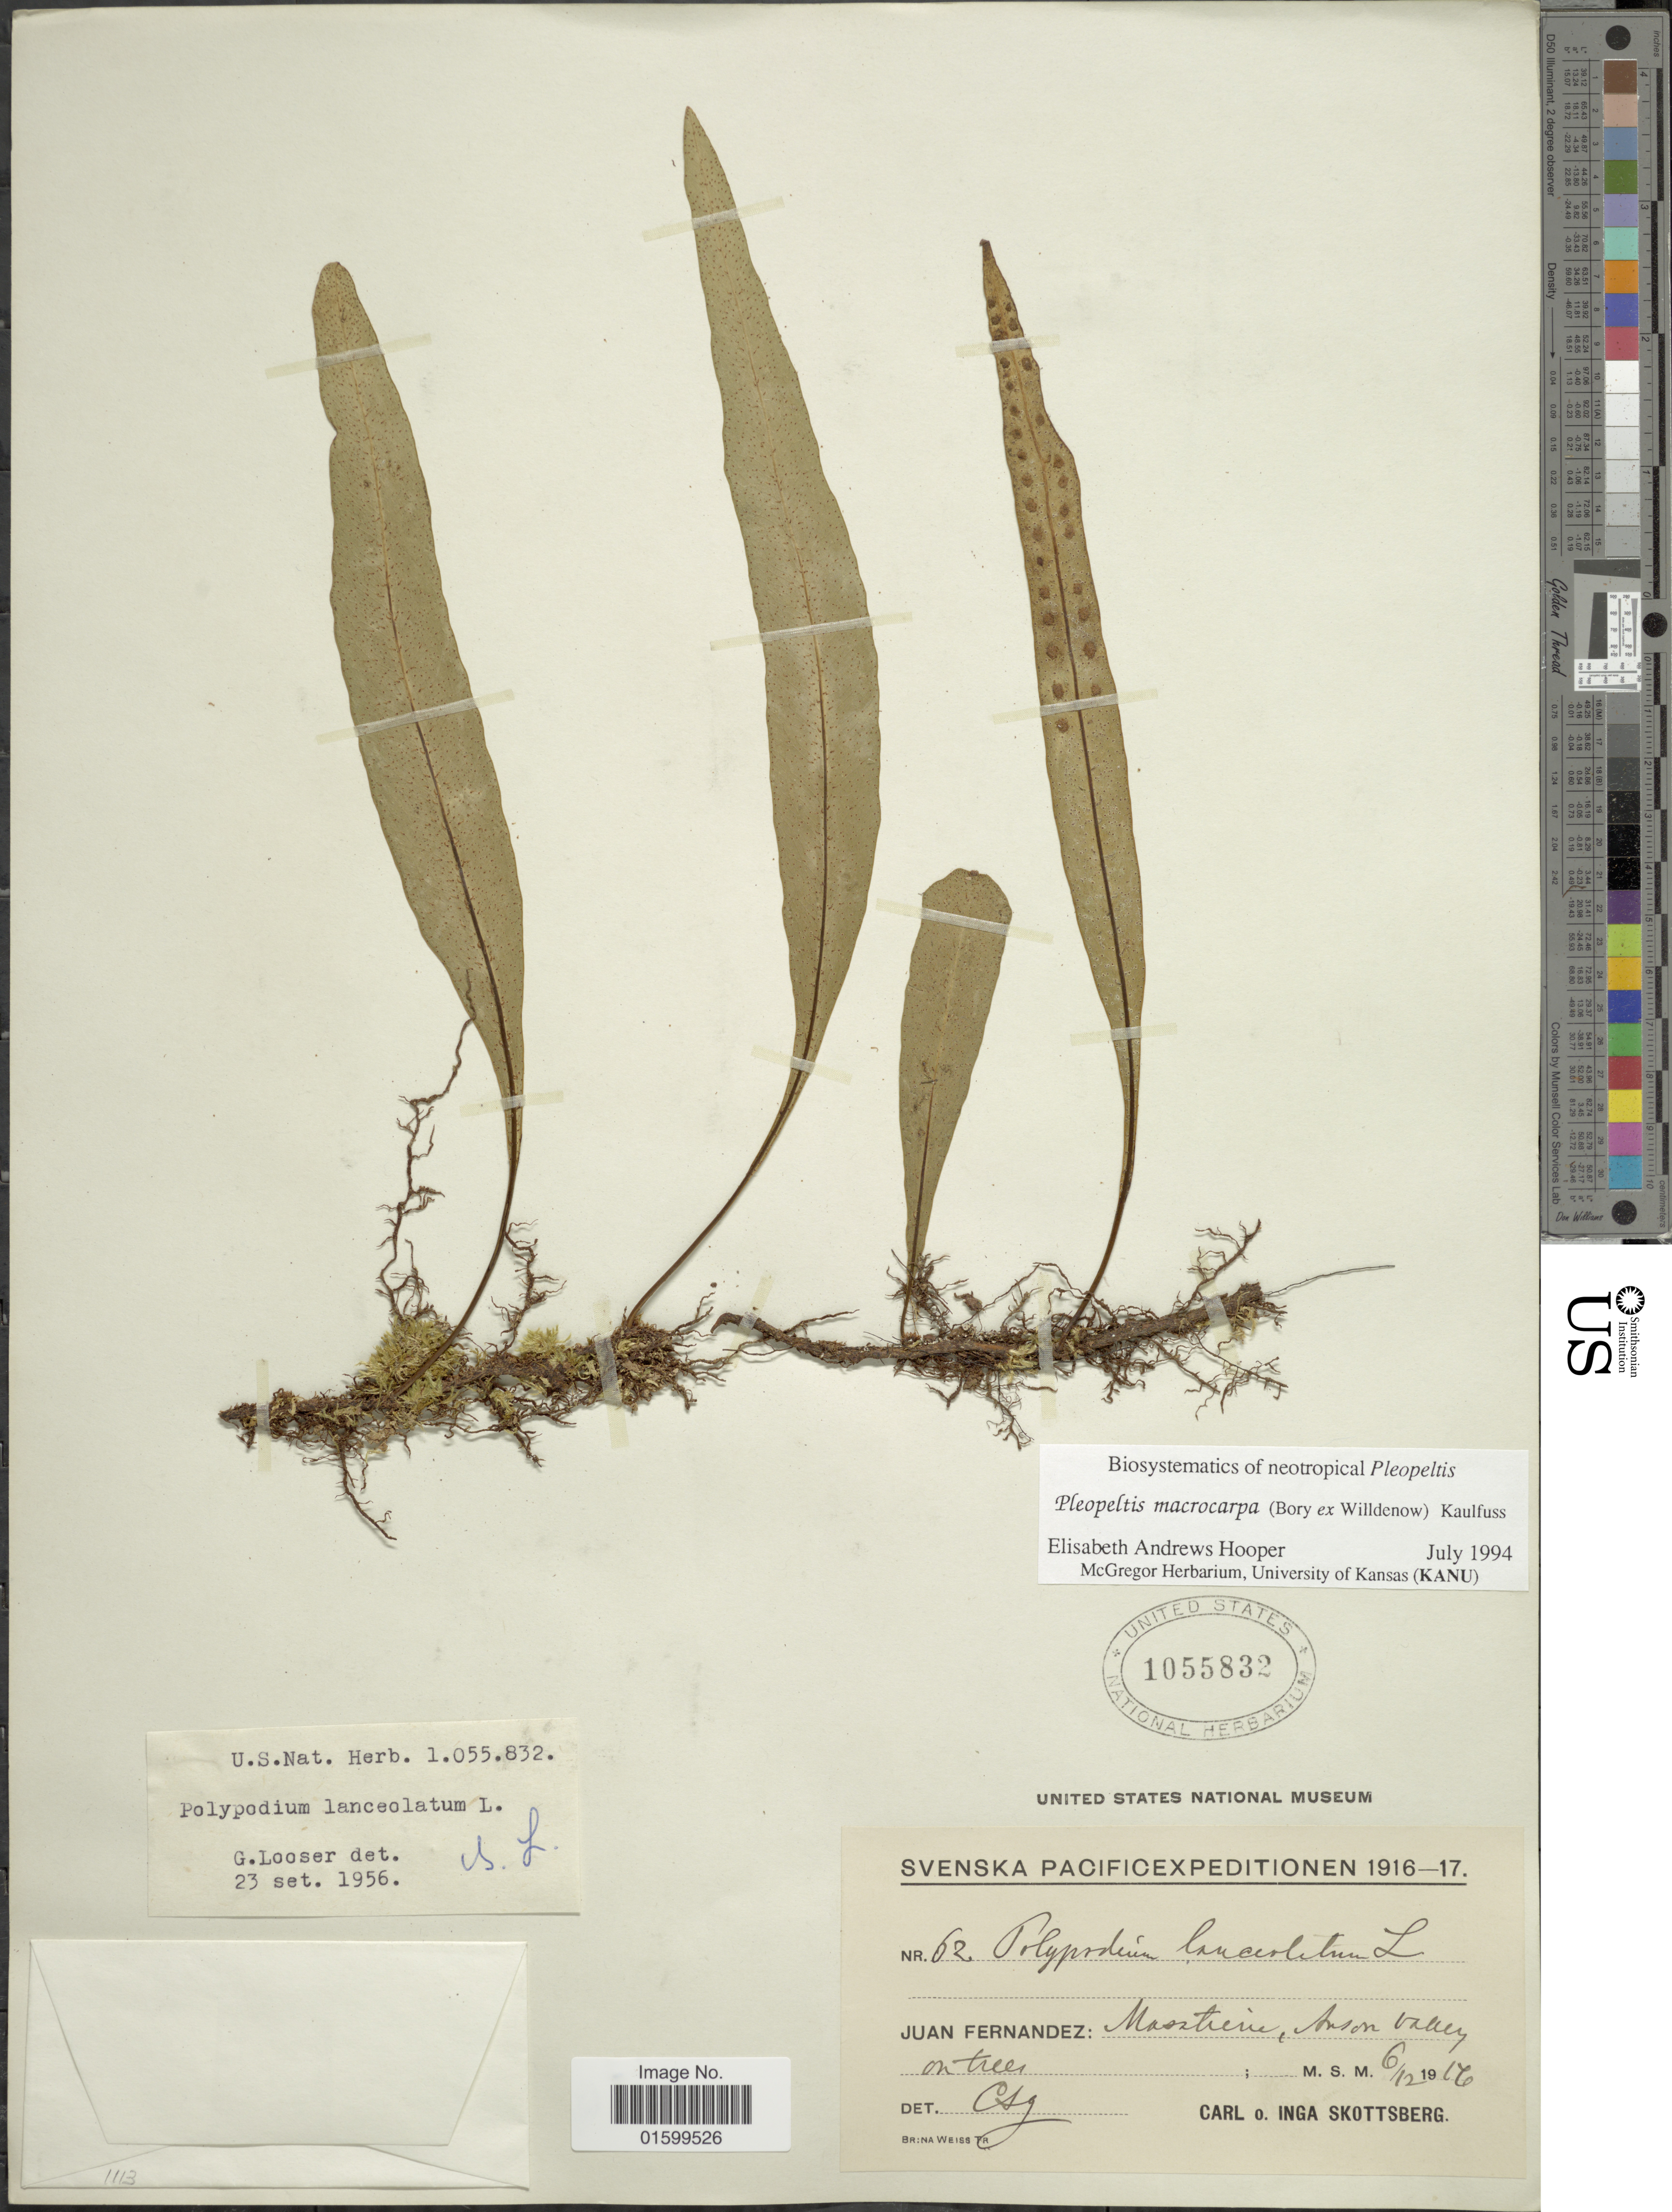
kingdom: Plantae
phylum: Tracheophyta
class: Polypodiopsida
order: Polypodiales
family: Polypodiaceae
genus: Pleopeltis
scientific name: Pleopeltis macrocarpa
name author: (Bory ex Willd.) Kaulf.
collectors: C. Skottsberg & I. Skottsberg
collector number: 62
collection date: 1917-12-06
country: Chile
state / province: Valparaíso (V)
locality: Juan Fernandez: Masatierra, Anson Valley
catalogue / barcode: US 1055832